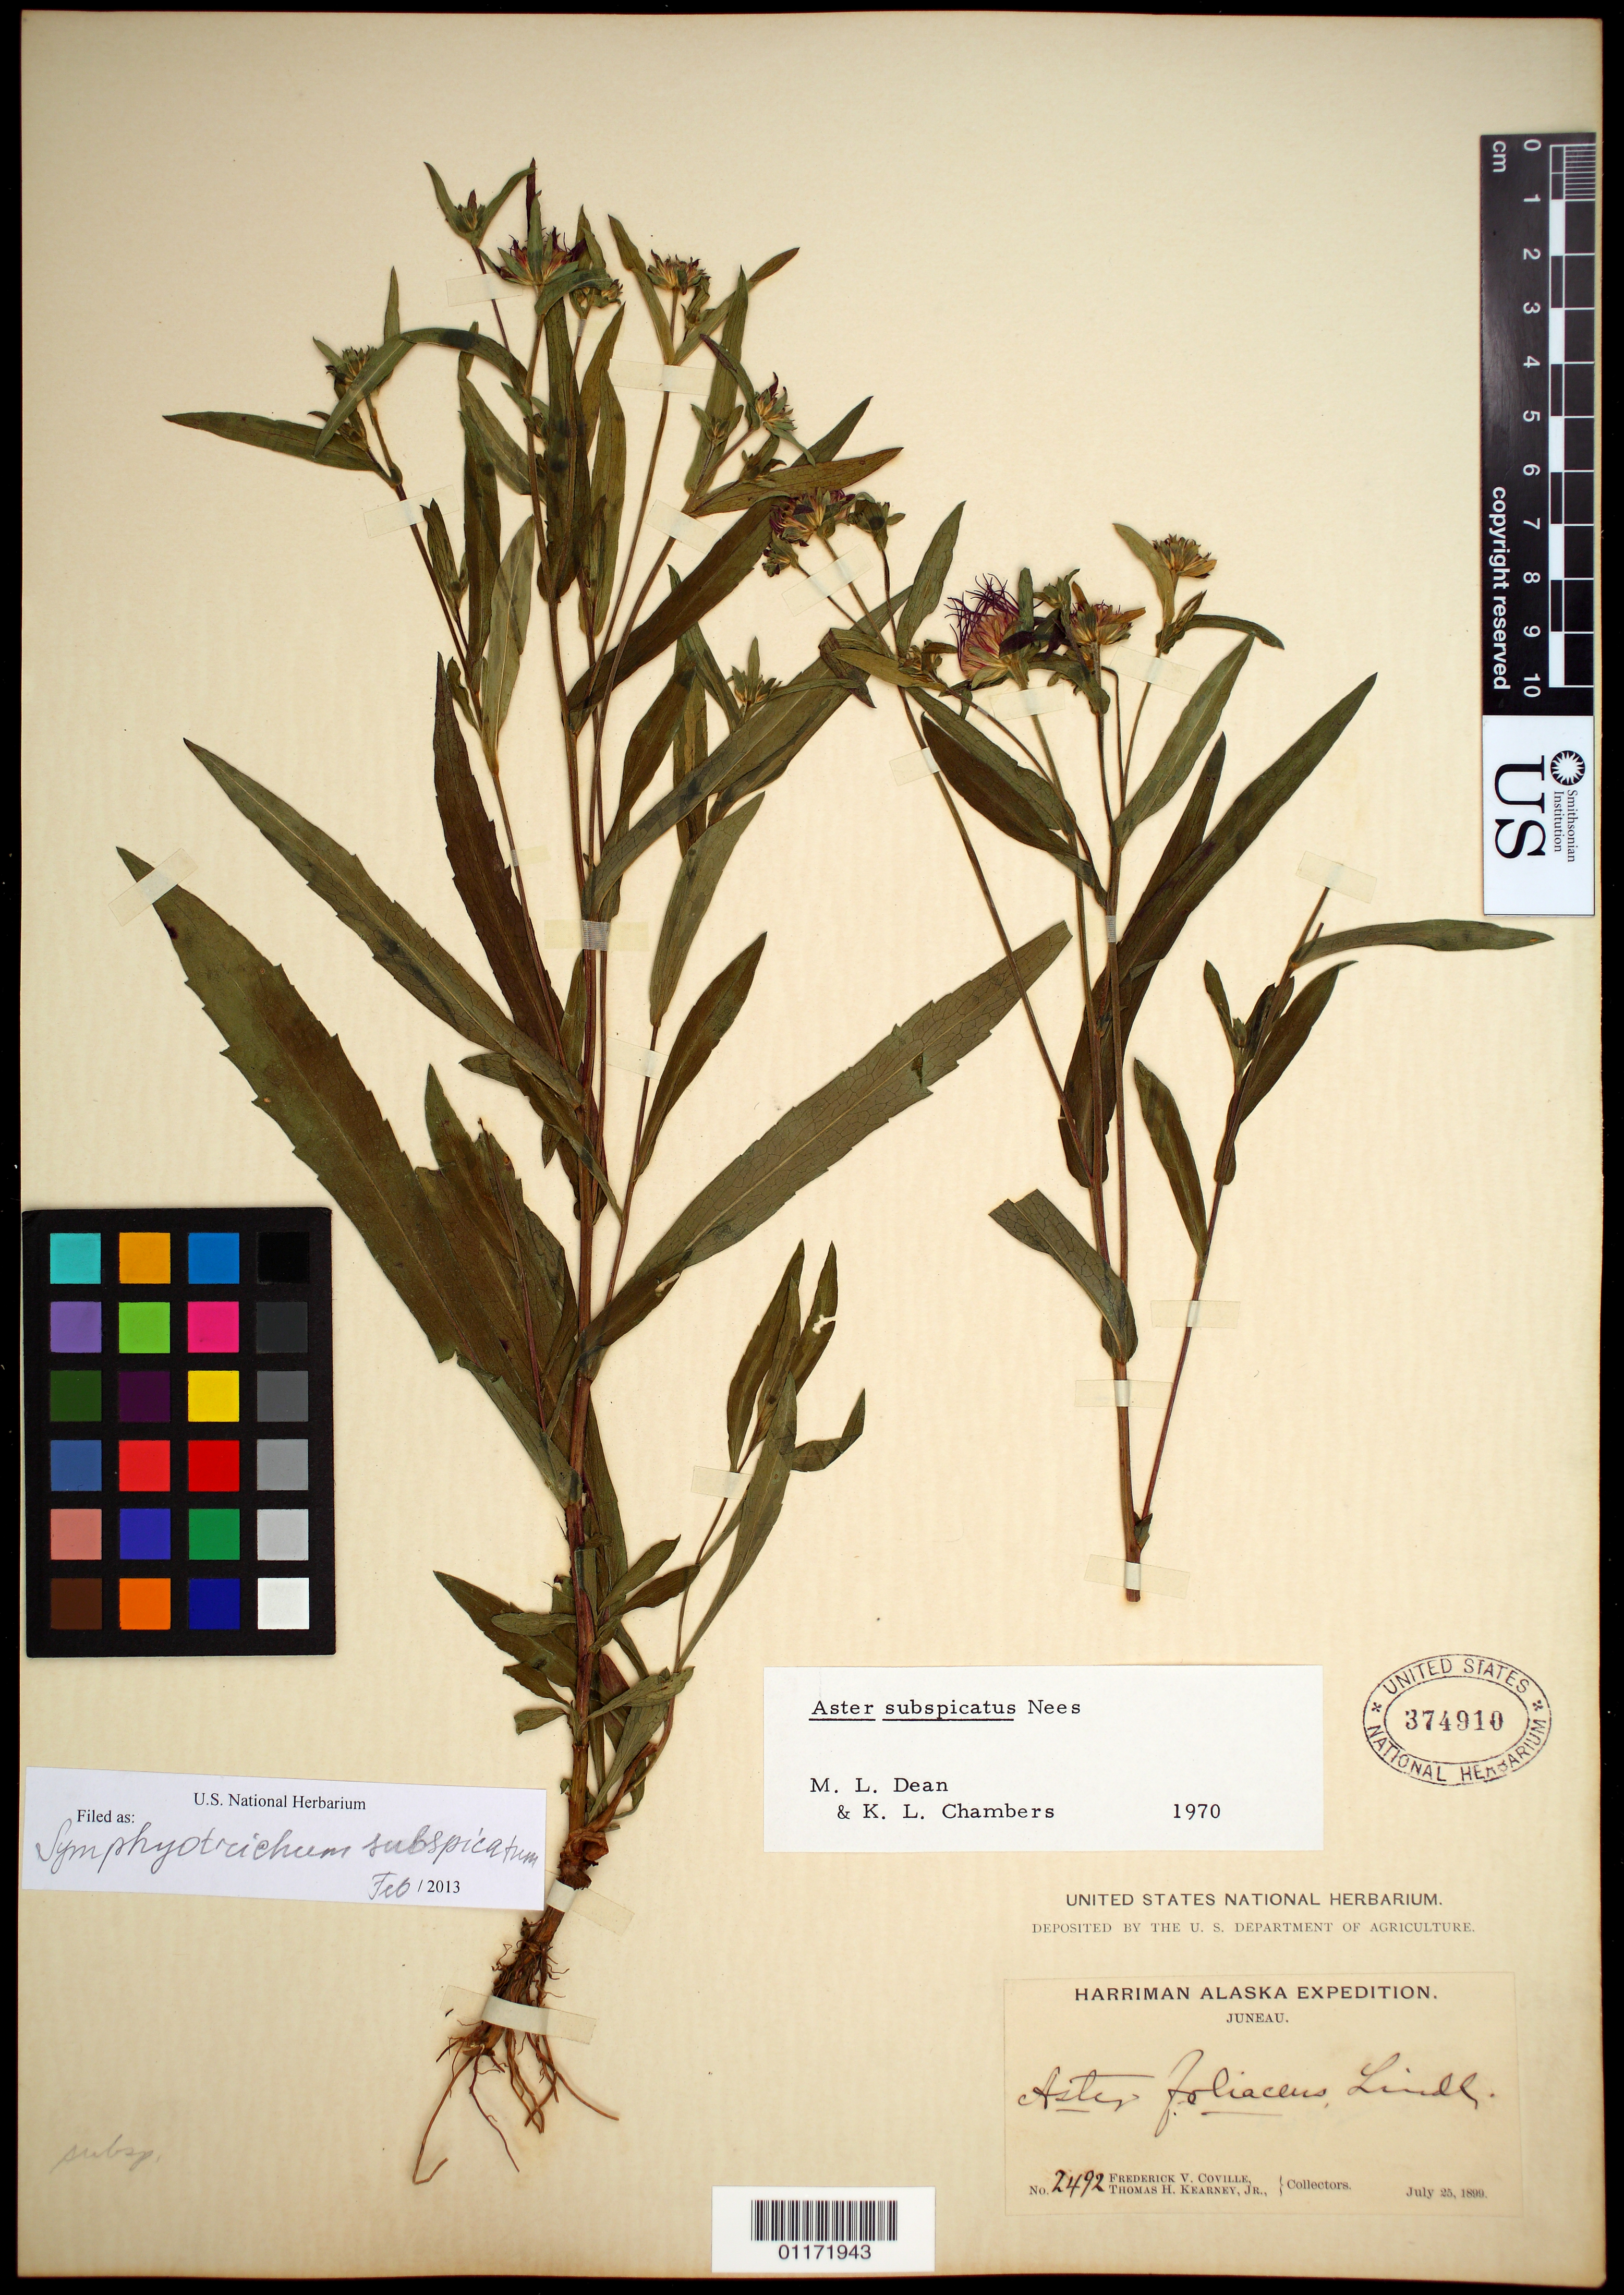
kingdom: Plantae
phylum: Tracheophyta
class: Magnoliopsida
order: Asterales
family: Asteraceae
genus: Symphyotrichum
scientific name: Symphyotrichum subspicatum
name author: (Nees) G.L. Nesom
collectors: F. V. Coville & T. H. Kearney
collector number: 2492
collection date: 1899-07-25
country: United States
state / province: Alaska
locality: Juneau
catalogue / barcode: US 374910